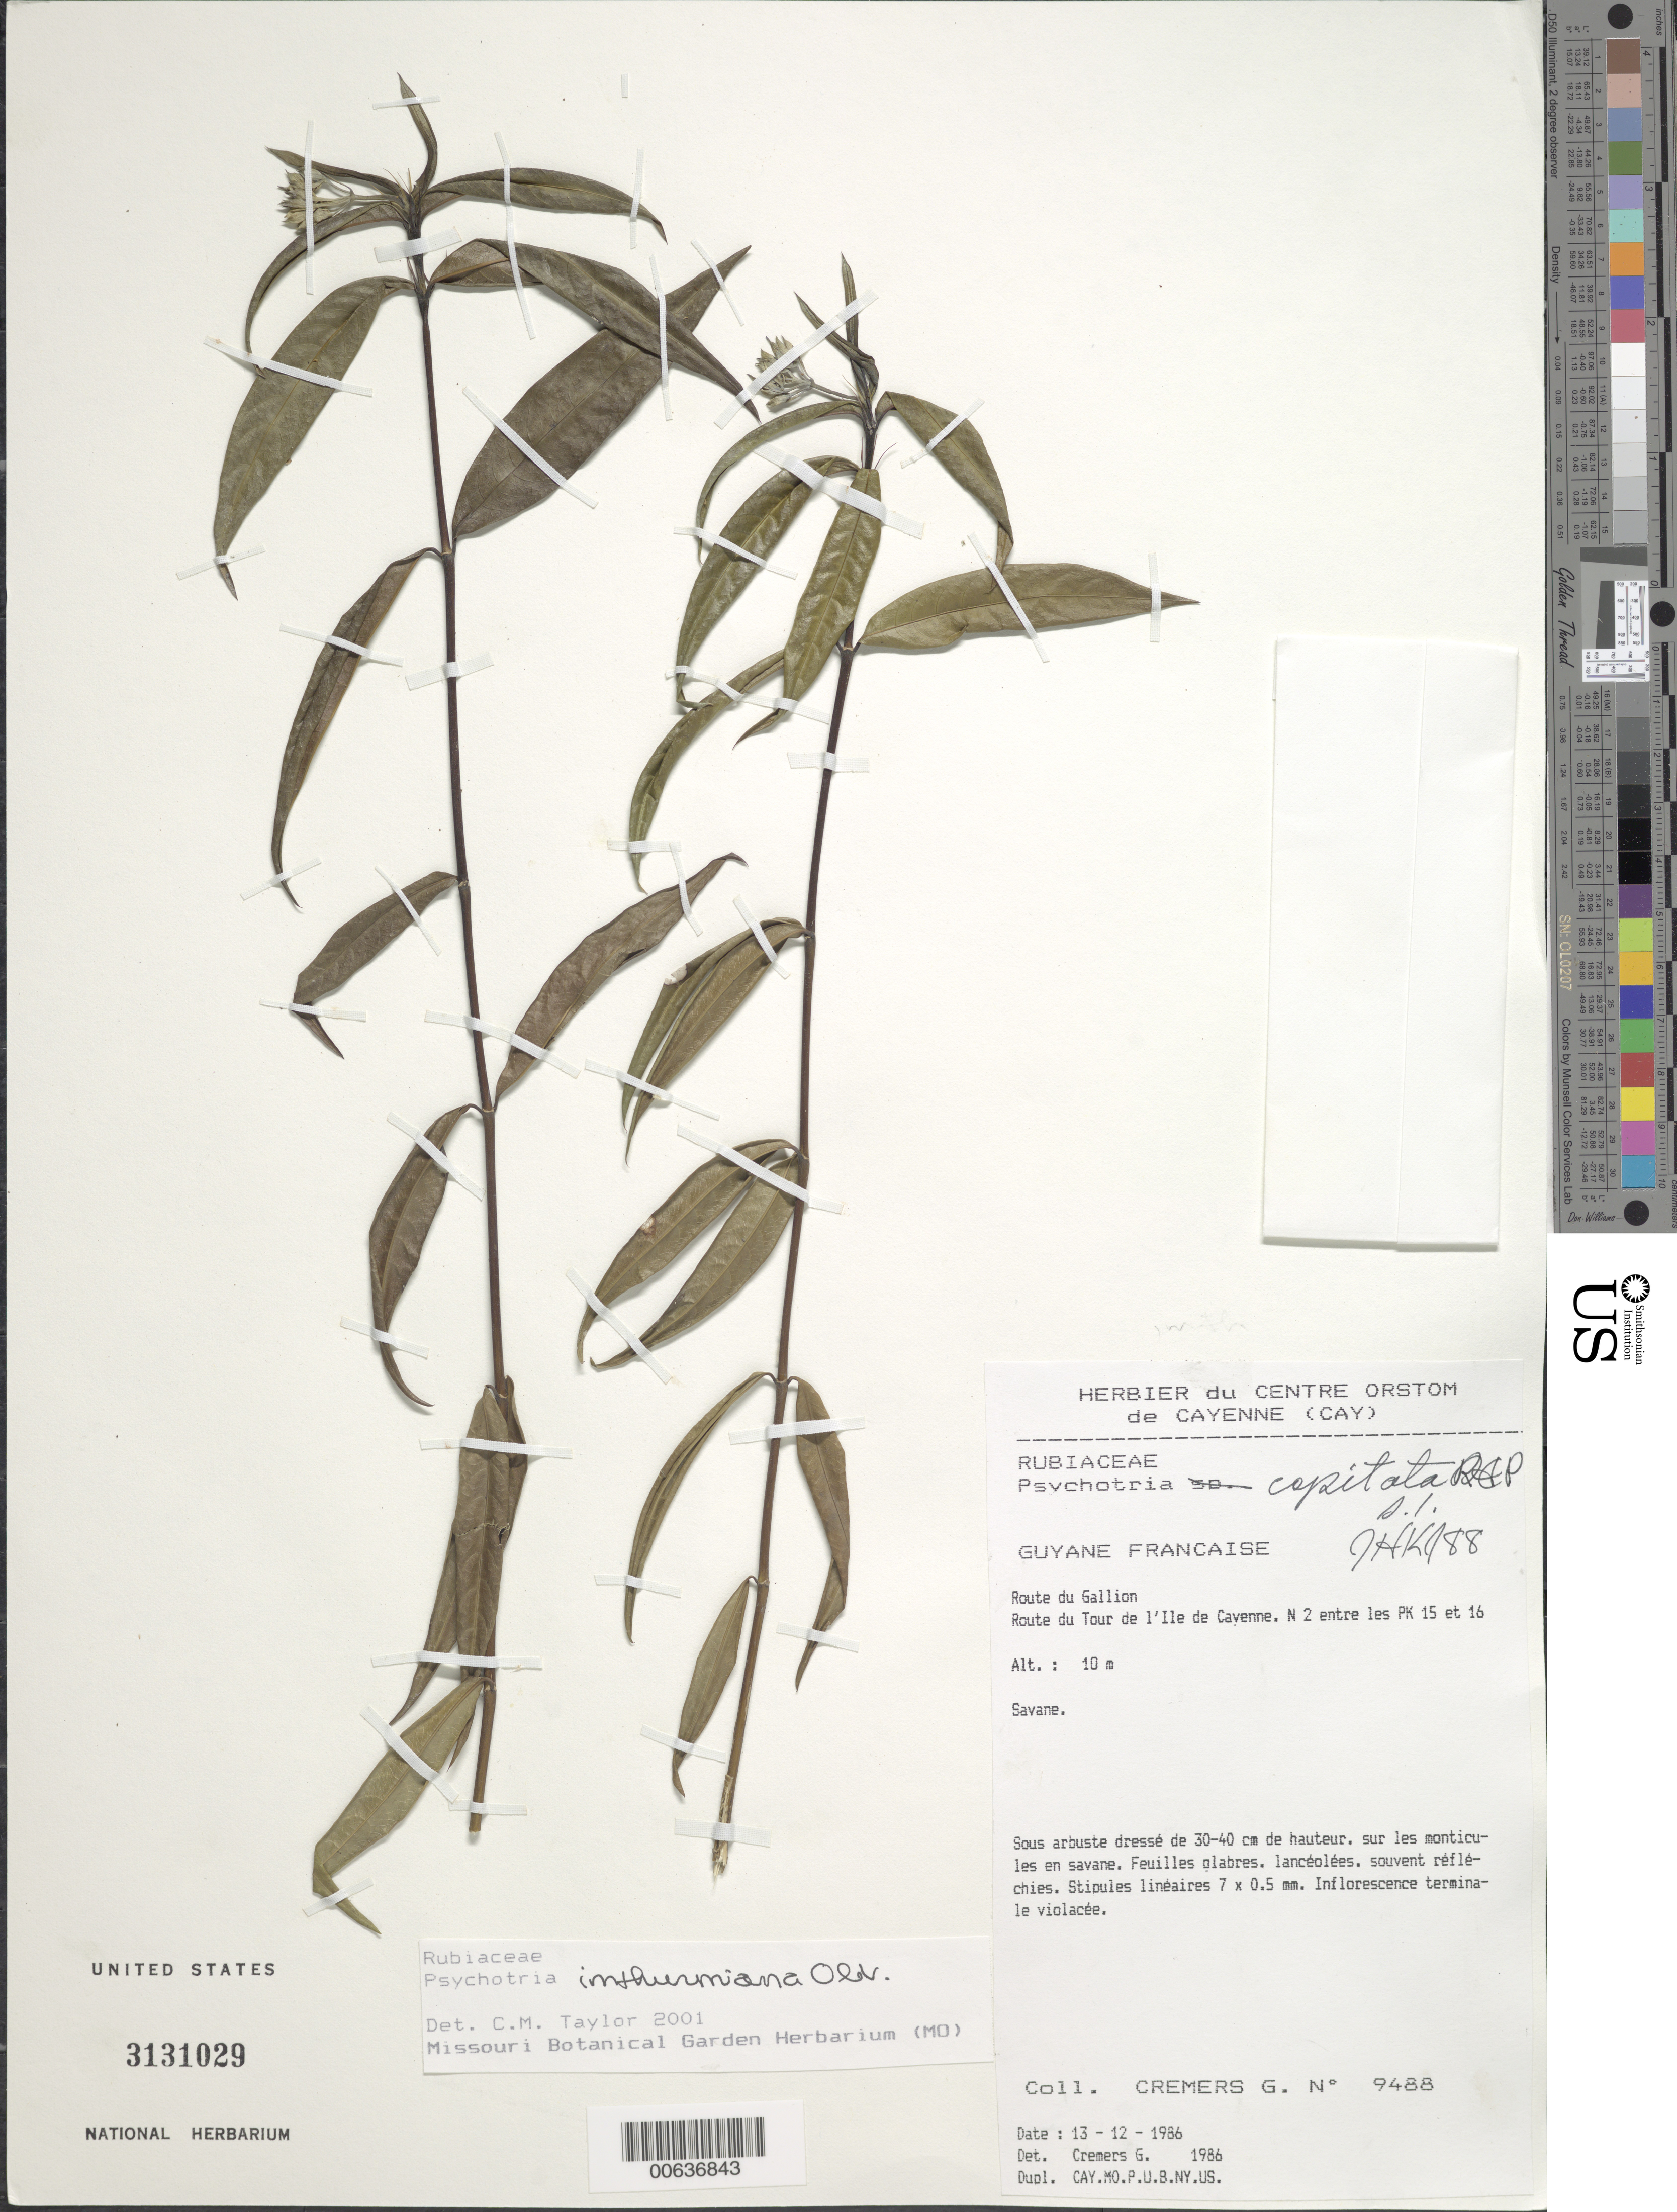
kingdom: Plantae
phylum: Tracheophyta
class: Magnoliopsida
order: Gentianales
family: Rubiaceae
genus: Palicourea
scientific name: Palicourea imthurniana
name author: (Oliv.) Delprete & J.H. Kirkbr.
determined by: Kirkbride, J. H., Jr.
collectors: G. Cremers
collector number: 9488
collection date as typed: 13-Dec-86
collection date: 1986-12-13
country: French Guiana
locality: Ile de Cayenne, N2 betw. PK 15-16, route du Gallion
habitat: Sur les monticules en savane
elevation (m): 10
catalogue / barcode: US 3131029